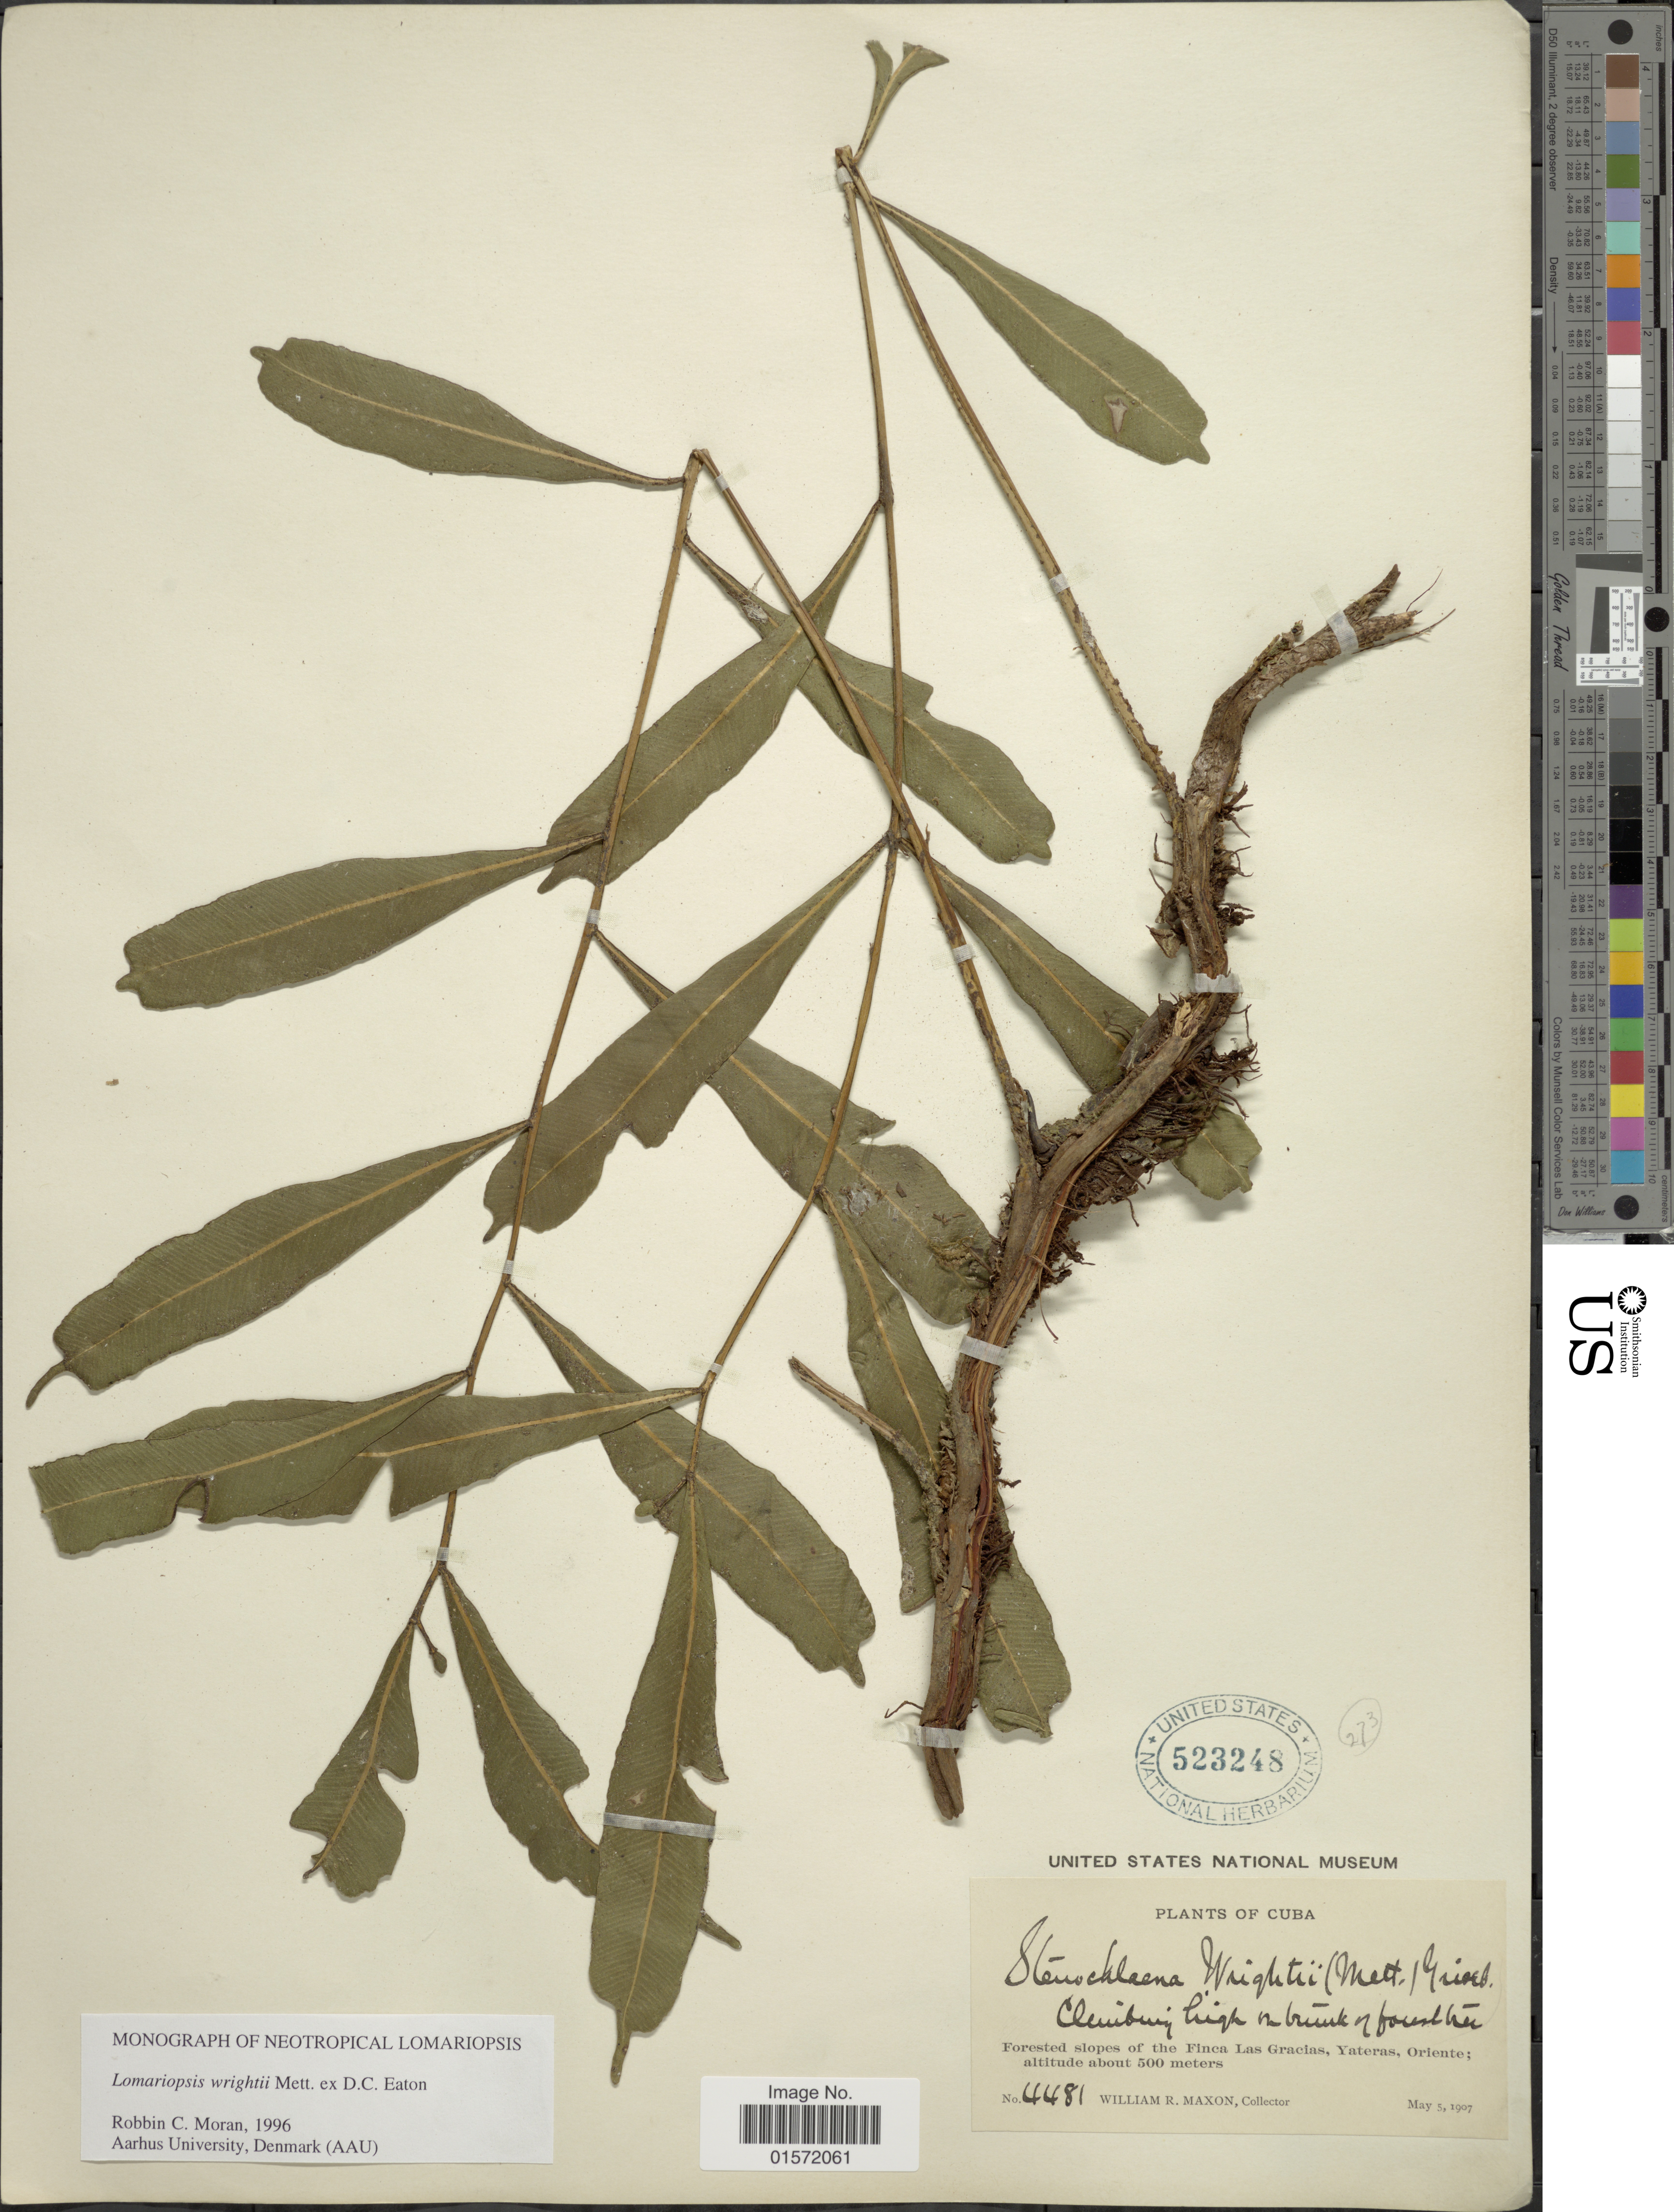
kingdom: Plantae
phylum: Tracheophyta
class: Polypodiopsida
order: Polypodiales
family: Lomariopsidaceae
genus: Lomariopsis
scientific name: Lomariopsis wrightii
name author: Mett. ex D.C. Eaton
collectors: W. R. Maxon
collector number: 4481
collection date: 1907-05-05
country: Cuba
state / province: Oriente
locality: Forested slopes of the Finca Las Gracias, Yateras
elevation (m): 500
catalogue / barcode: US 523248